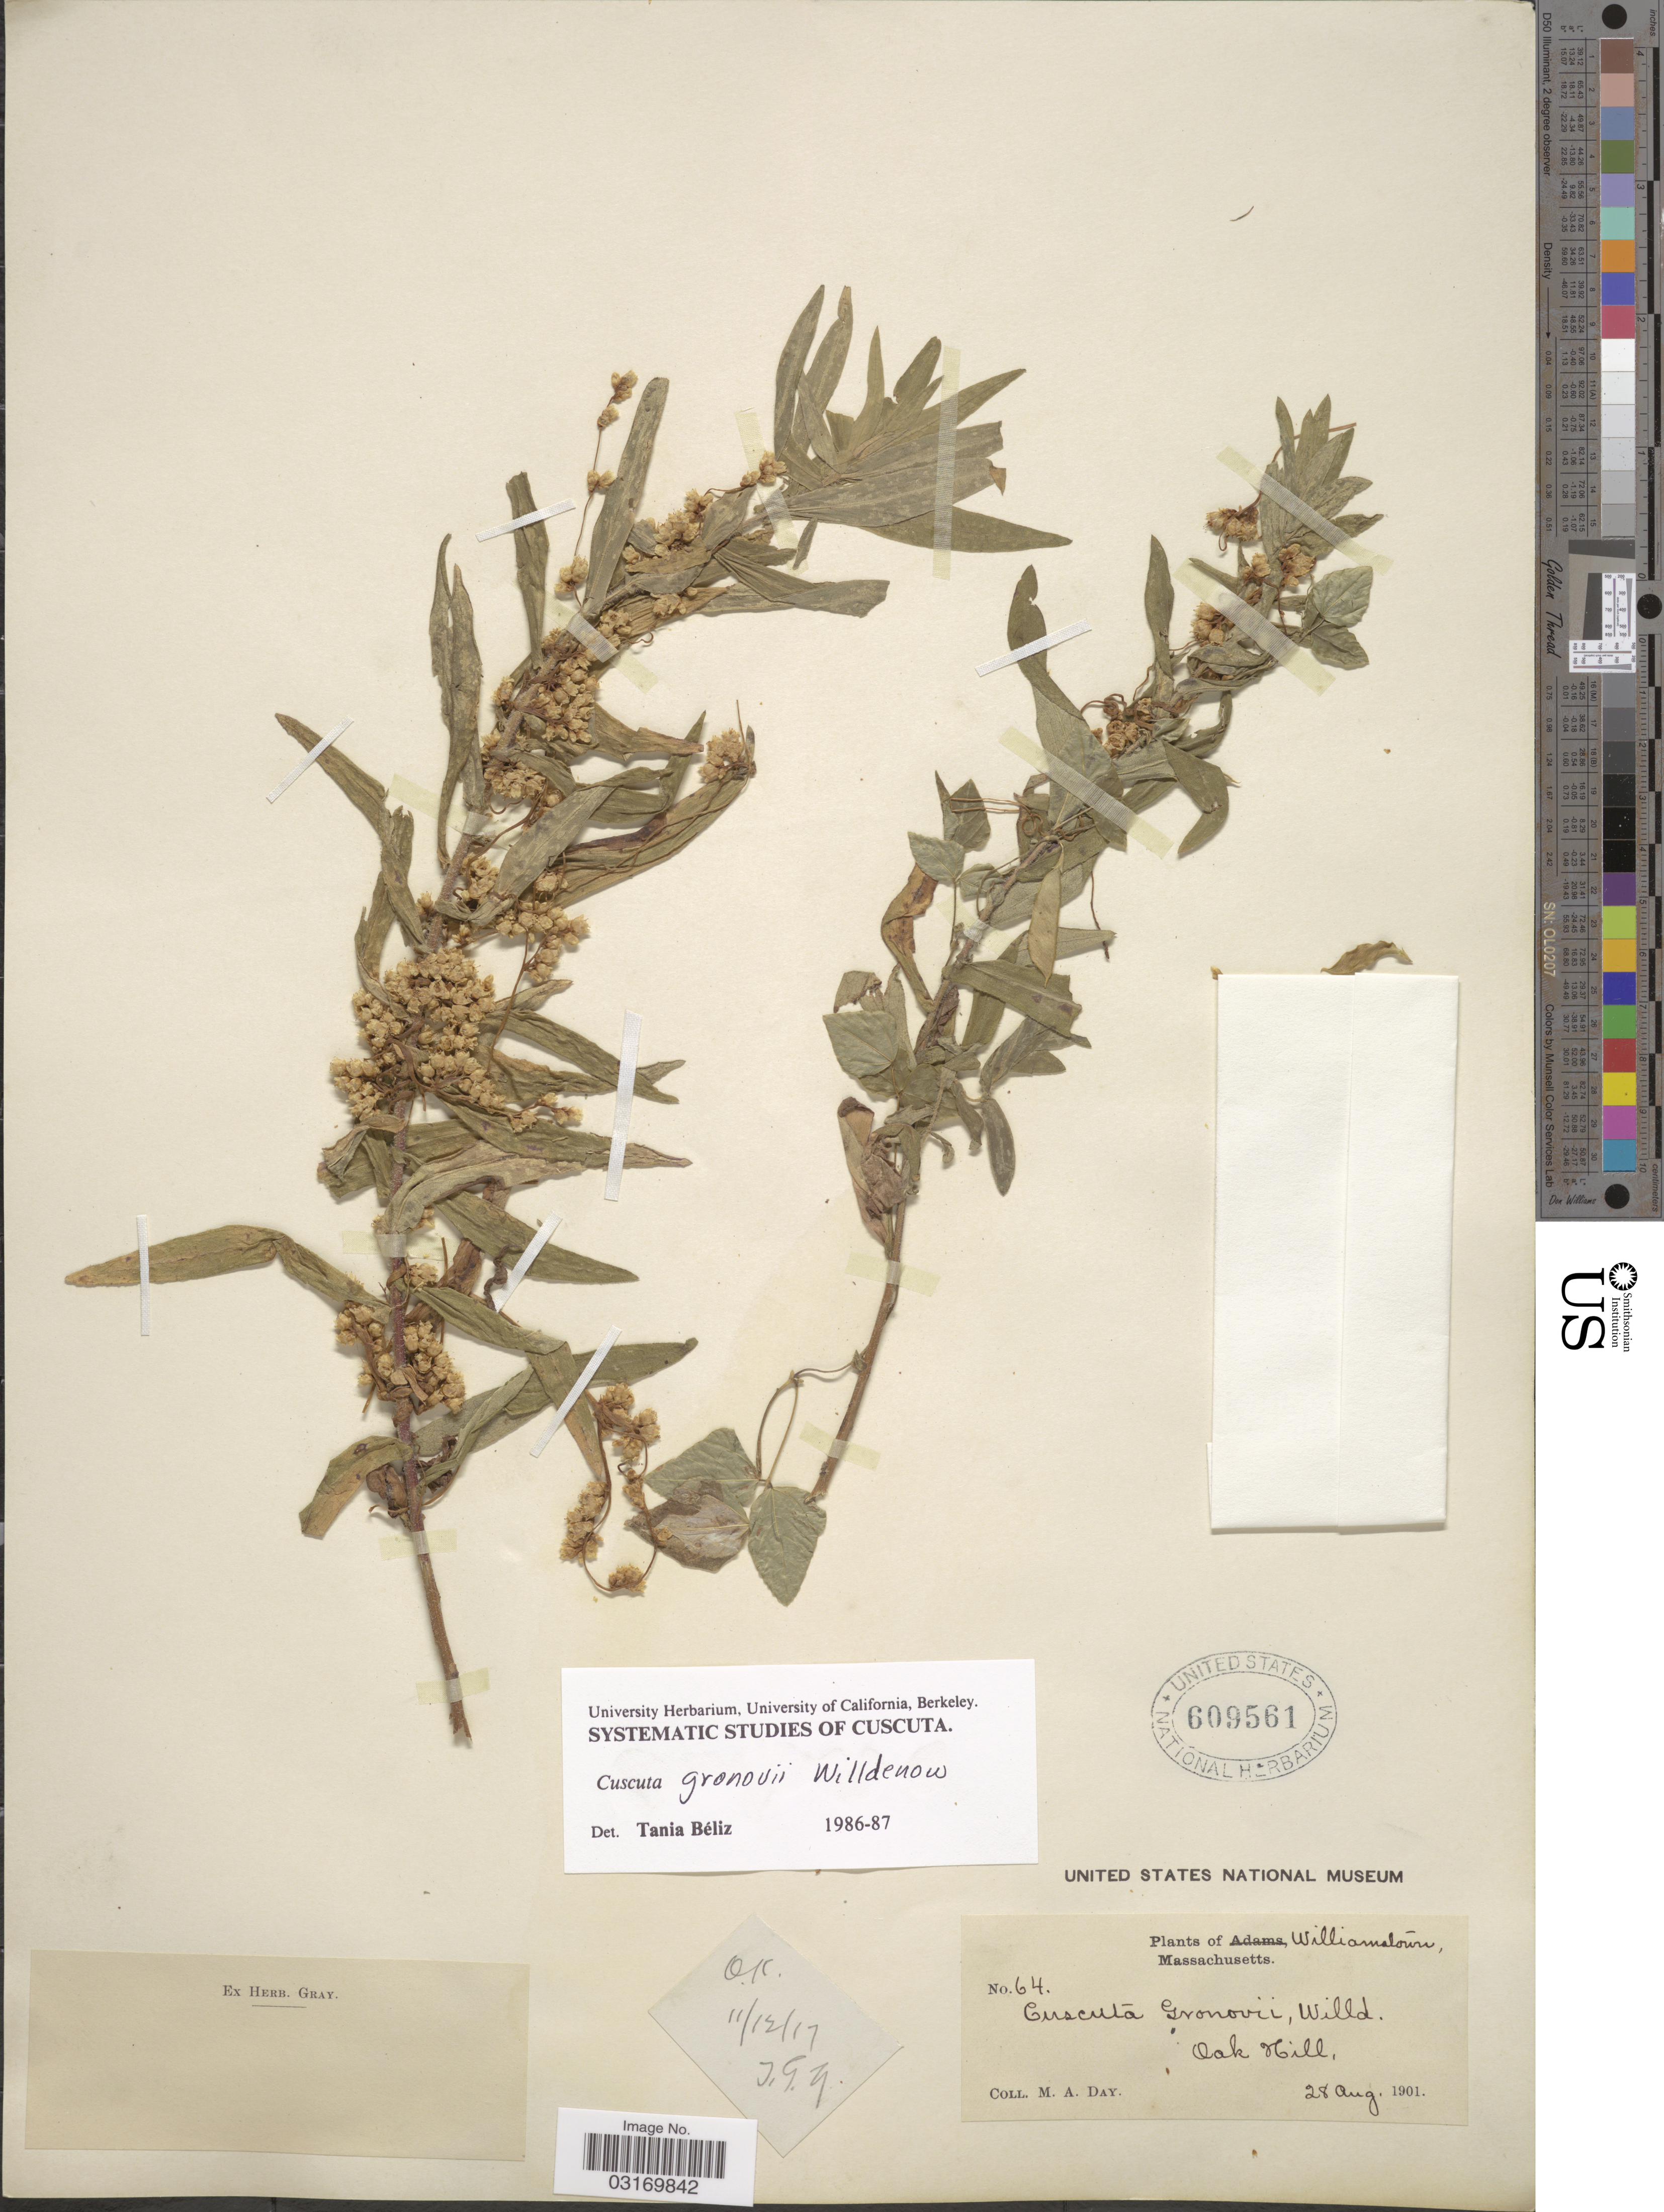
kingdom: Plantae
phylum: Tracheophyta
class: Magnoliopsida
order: Solanales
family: Convolvulaceae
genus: Cuscuta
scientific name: Cuscuta gronovii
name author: Willd. ex Schult.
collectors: M. Day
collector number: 64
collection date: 1901-08-28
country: United States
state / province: Massachusetts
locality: Williamstown. Oak Hill.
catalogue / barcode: US 609561